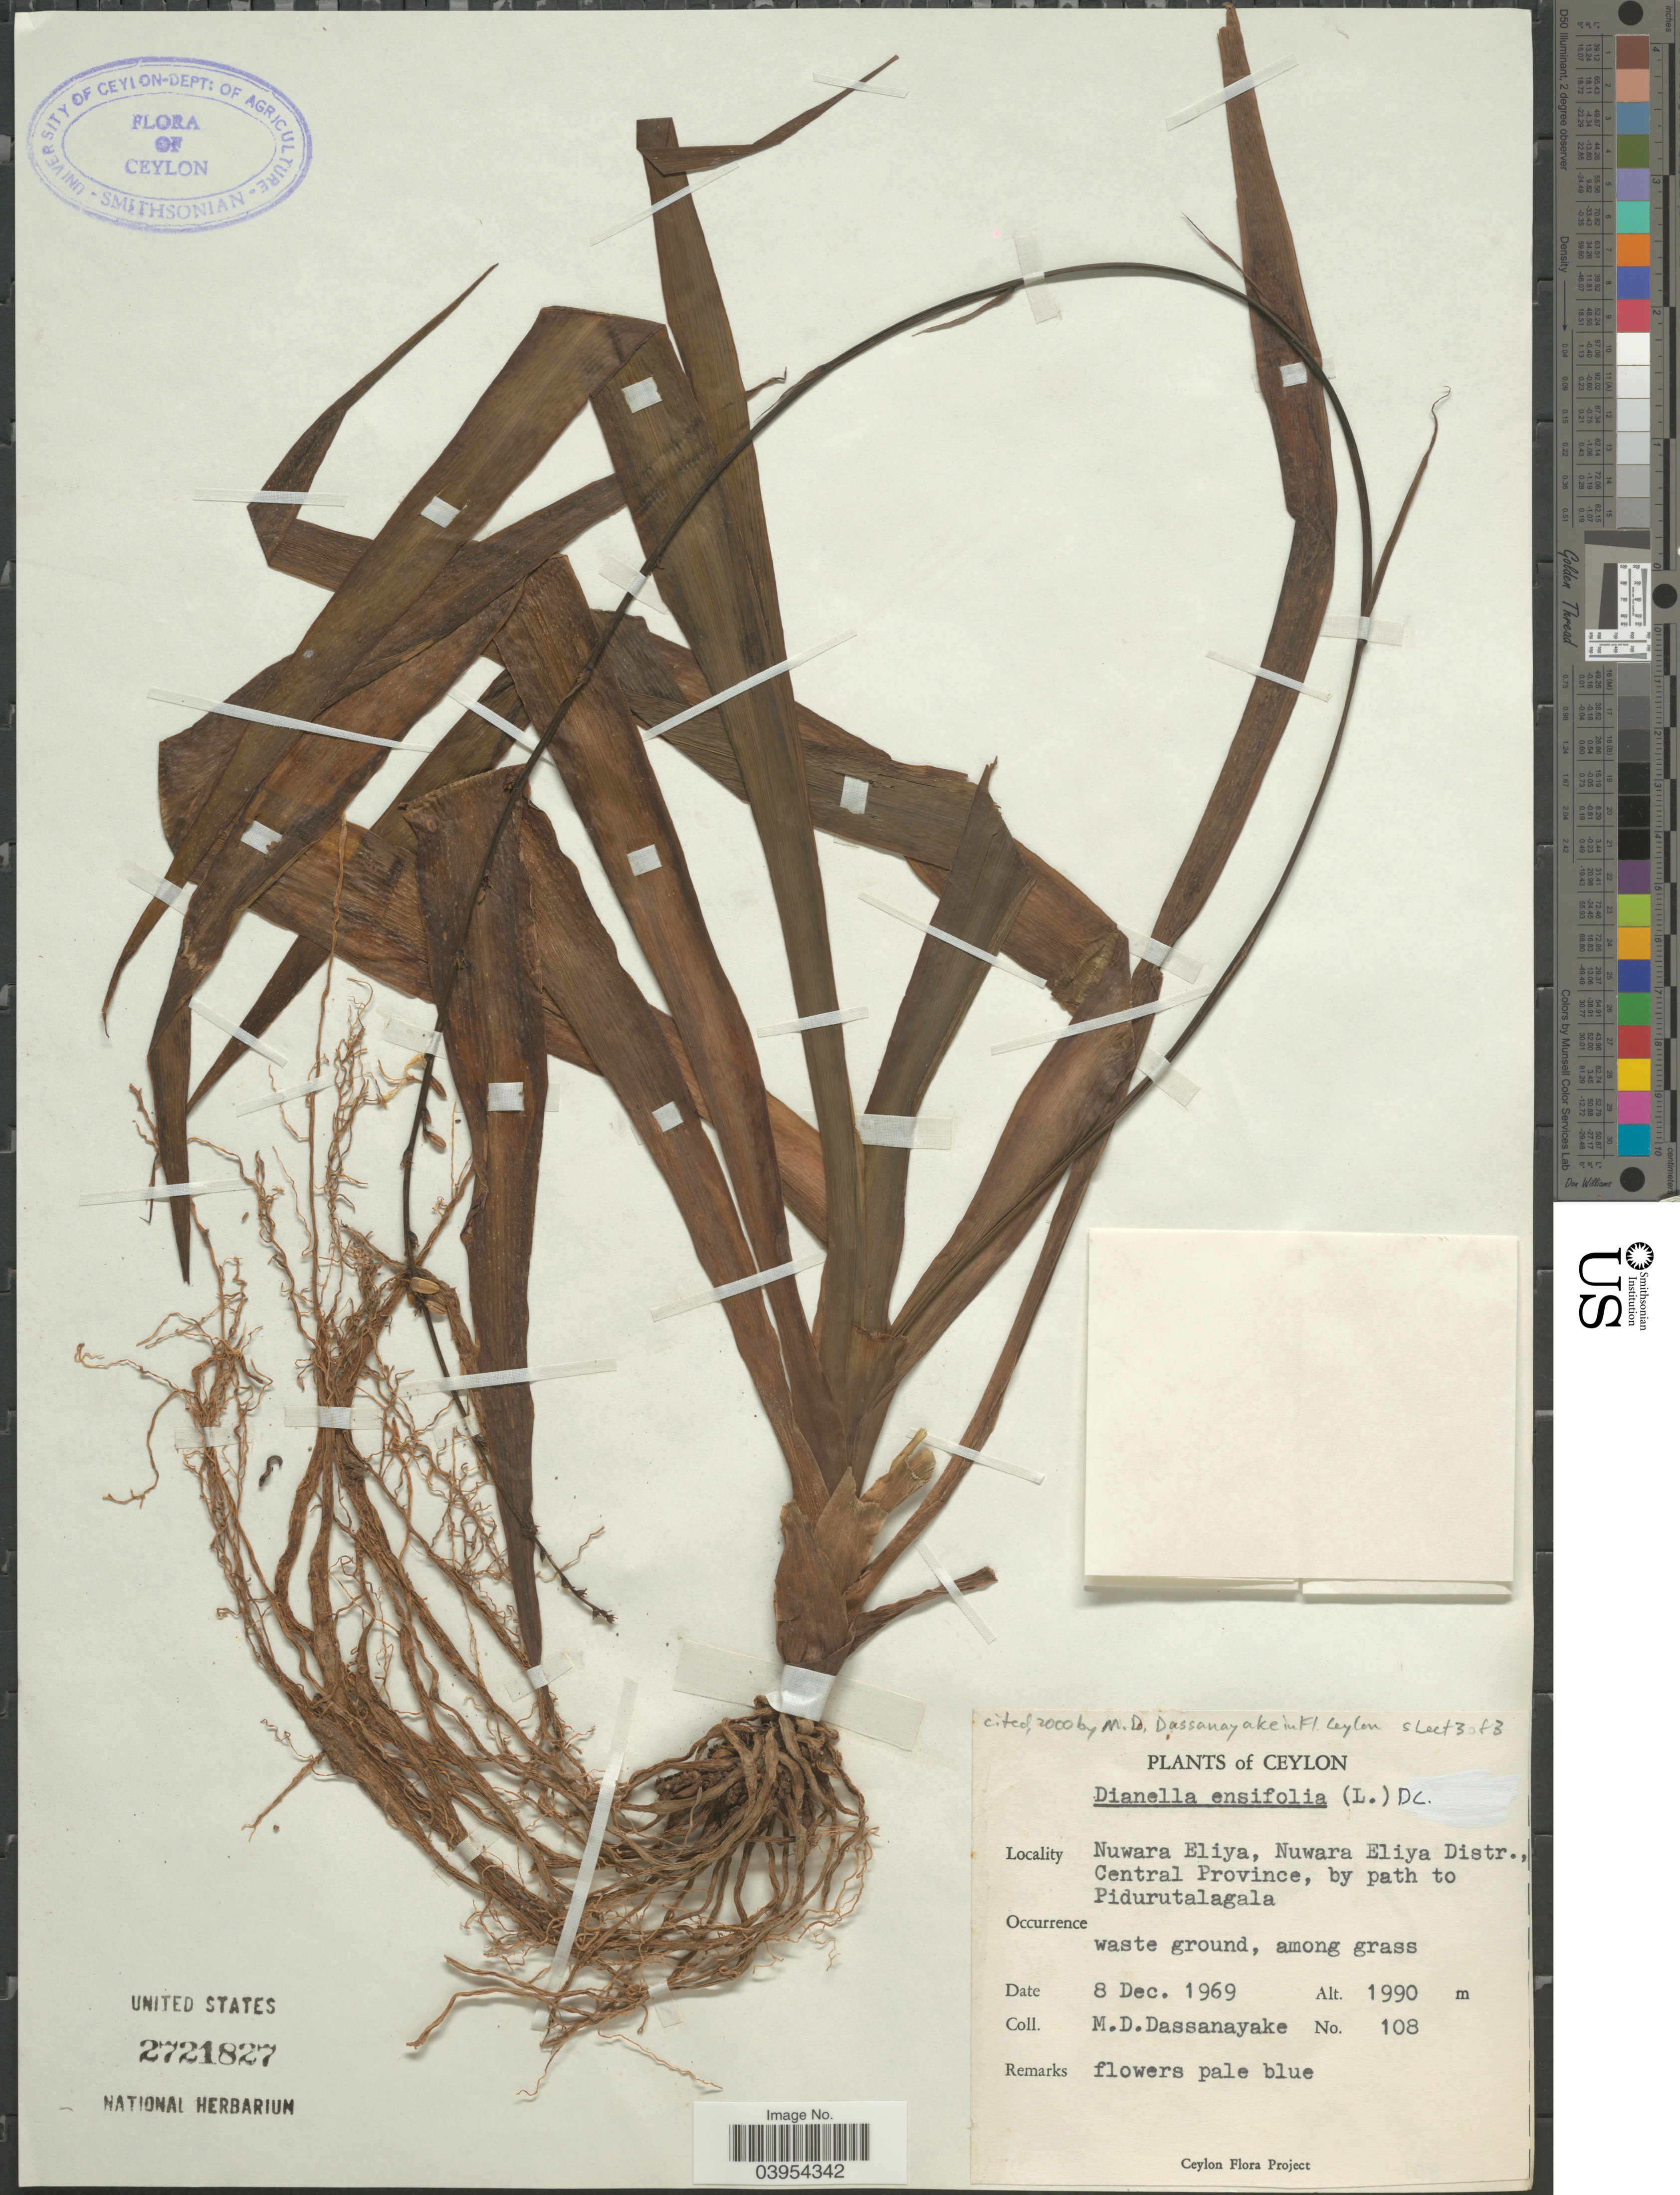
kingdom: Plantae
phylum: Tracheophyta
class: Liliopsida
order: Asparagales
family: Asphodelaceae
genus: Dianella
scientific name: Dianella ensifolia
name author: (L.) DC.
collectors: M. D. Dassanayake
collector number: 108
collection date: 1969-12-08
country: Sri Lanka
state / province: Central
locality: Ceylon. Nuwara Eliya, Nuwara Eliya Distr., by path to Pidurutalagala.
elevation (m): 1990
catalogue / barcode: US 2721827